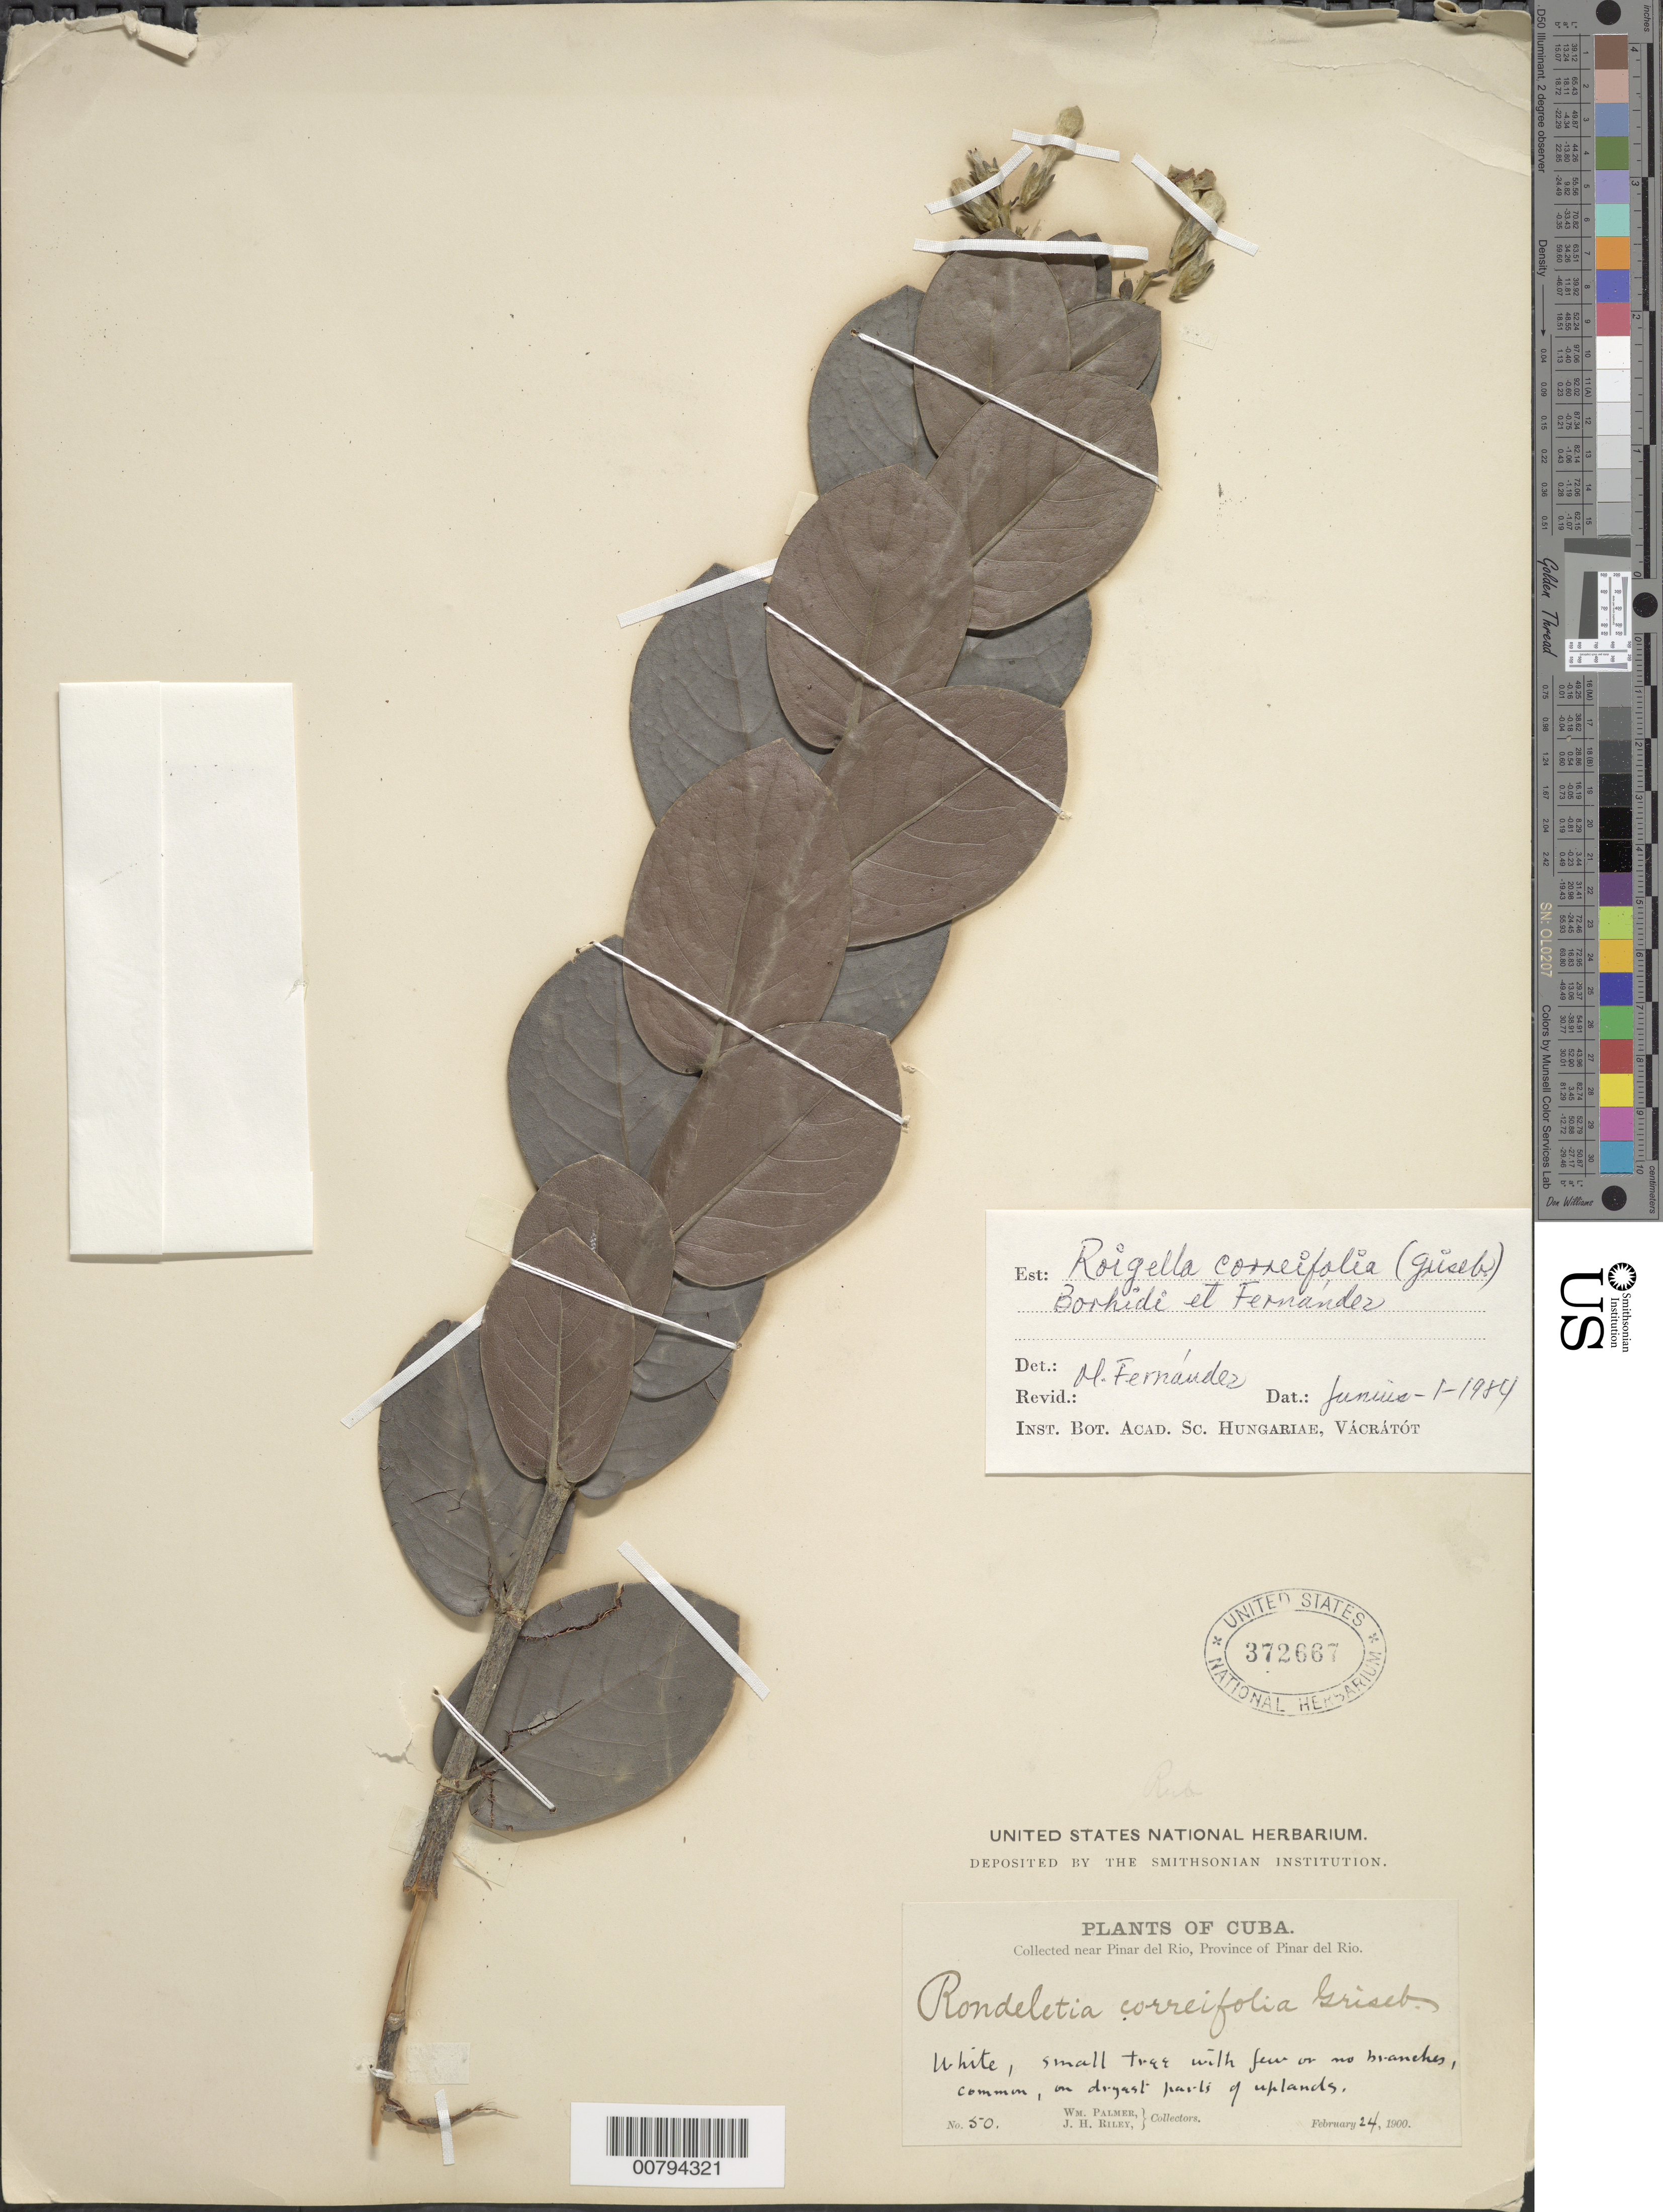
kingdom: Plantae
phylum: Tracheophyta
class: Magnoliopsida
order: Gentianales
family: Rubiaceae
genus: Roigella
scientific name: Roigella correifolia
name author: (Griseb.) Borhidi & Fernández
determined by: Fernandez, M.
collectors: W. Palmer & J. H. Riley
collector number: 50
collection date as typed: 24 Feb 1900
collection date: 1900-02-24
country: Cuba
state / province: Pinar del Río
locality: Near Pinar del Rio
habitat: Dryest parts of uplands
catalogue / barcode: US 372667